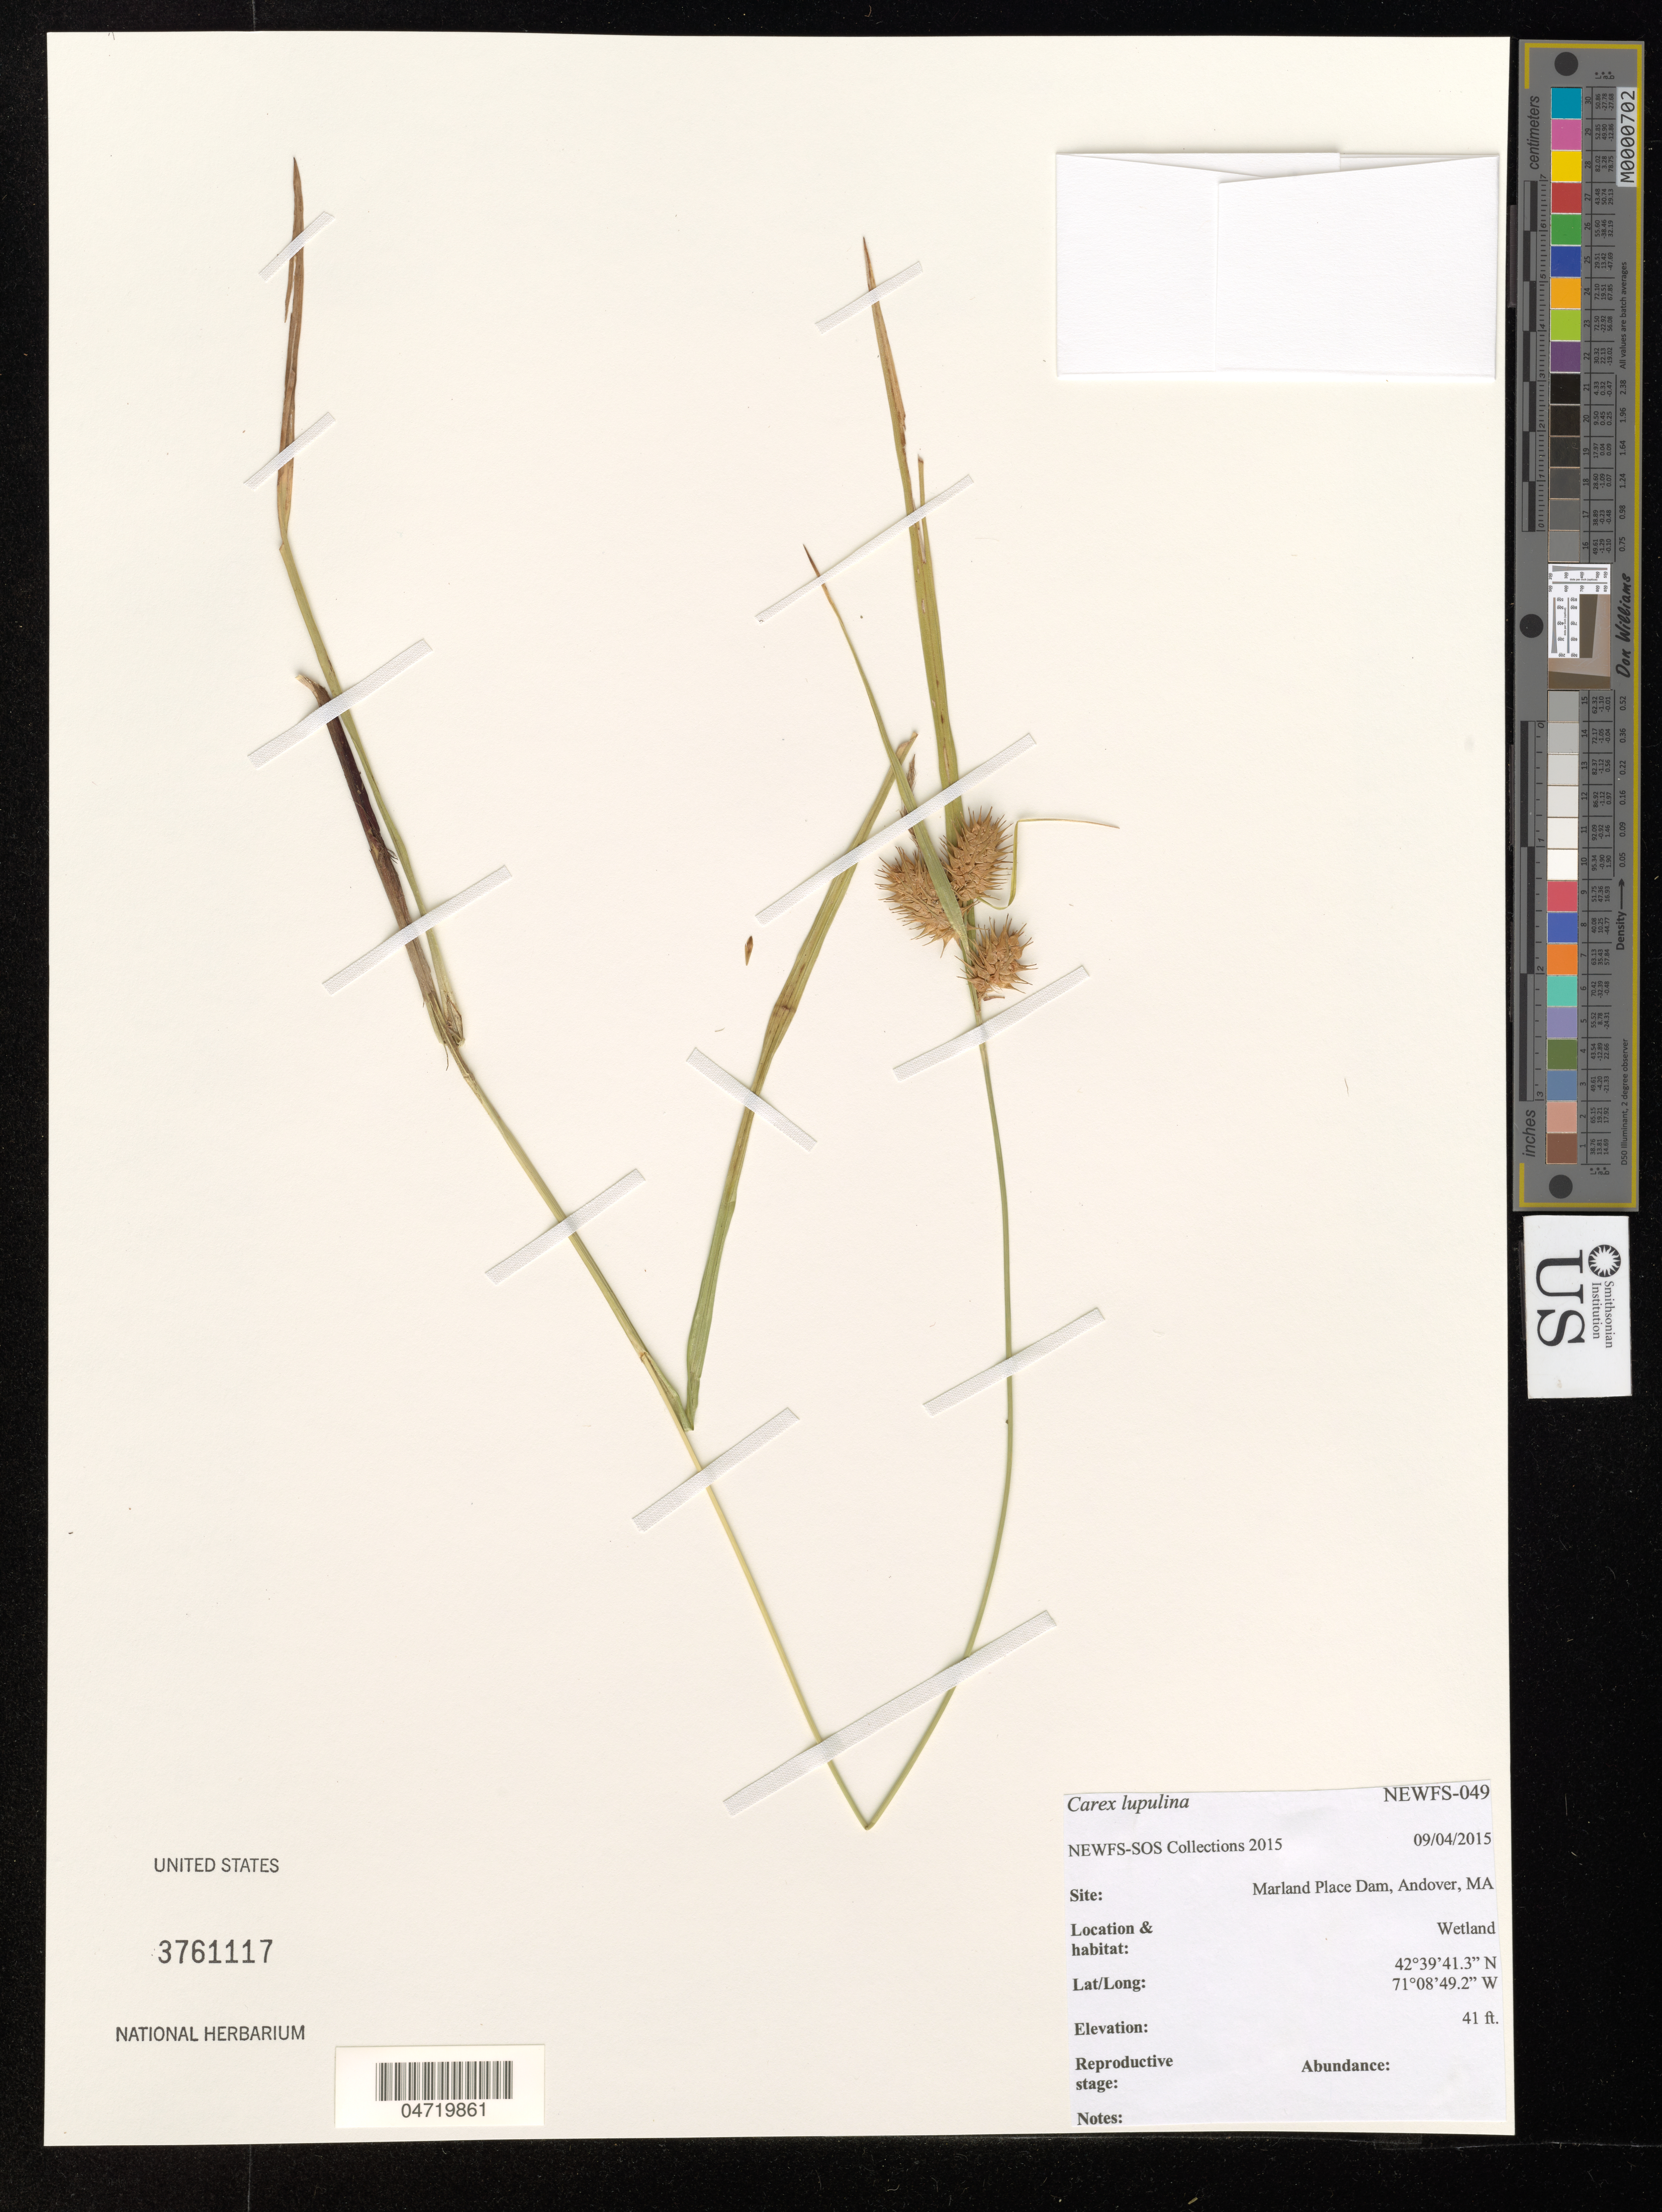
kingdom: Plantae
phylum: Tracheophyta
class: Liliopsida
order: Poales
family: Cyperaceae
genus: Carex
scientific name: Carex lupulina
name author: Muhl. ex Willd.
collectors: NEWFS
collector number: NEWFS-049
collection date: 2015-09-04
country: United States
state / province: Massachusetts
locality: Marland Place Dam, Andover.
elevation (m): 12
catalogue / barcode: US 3761117